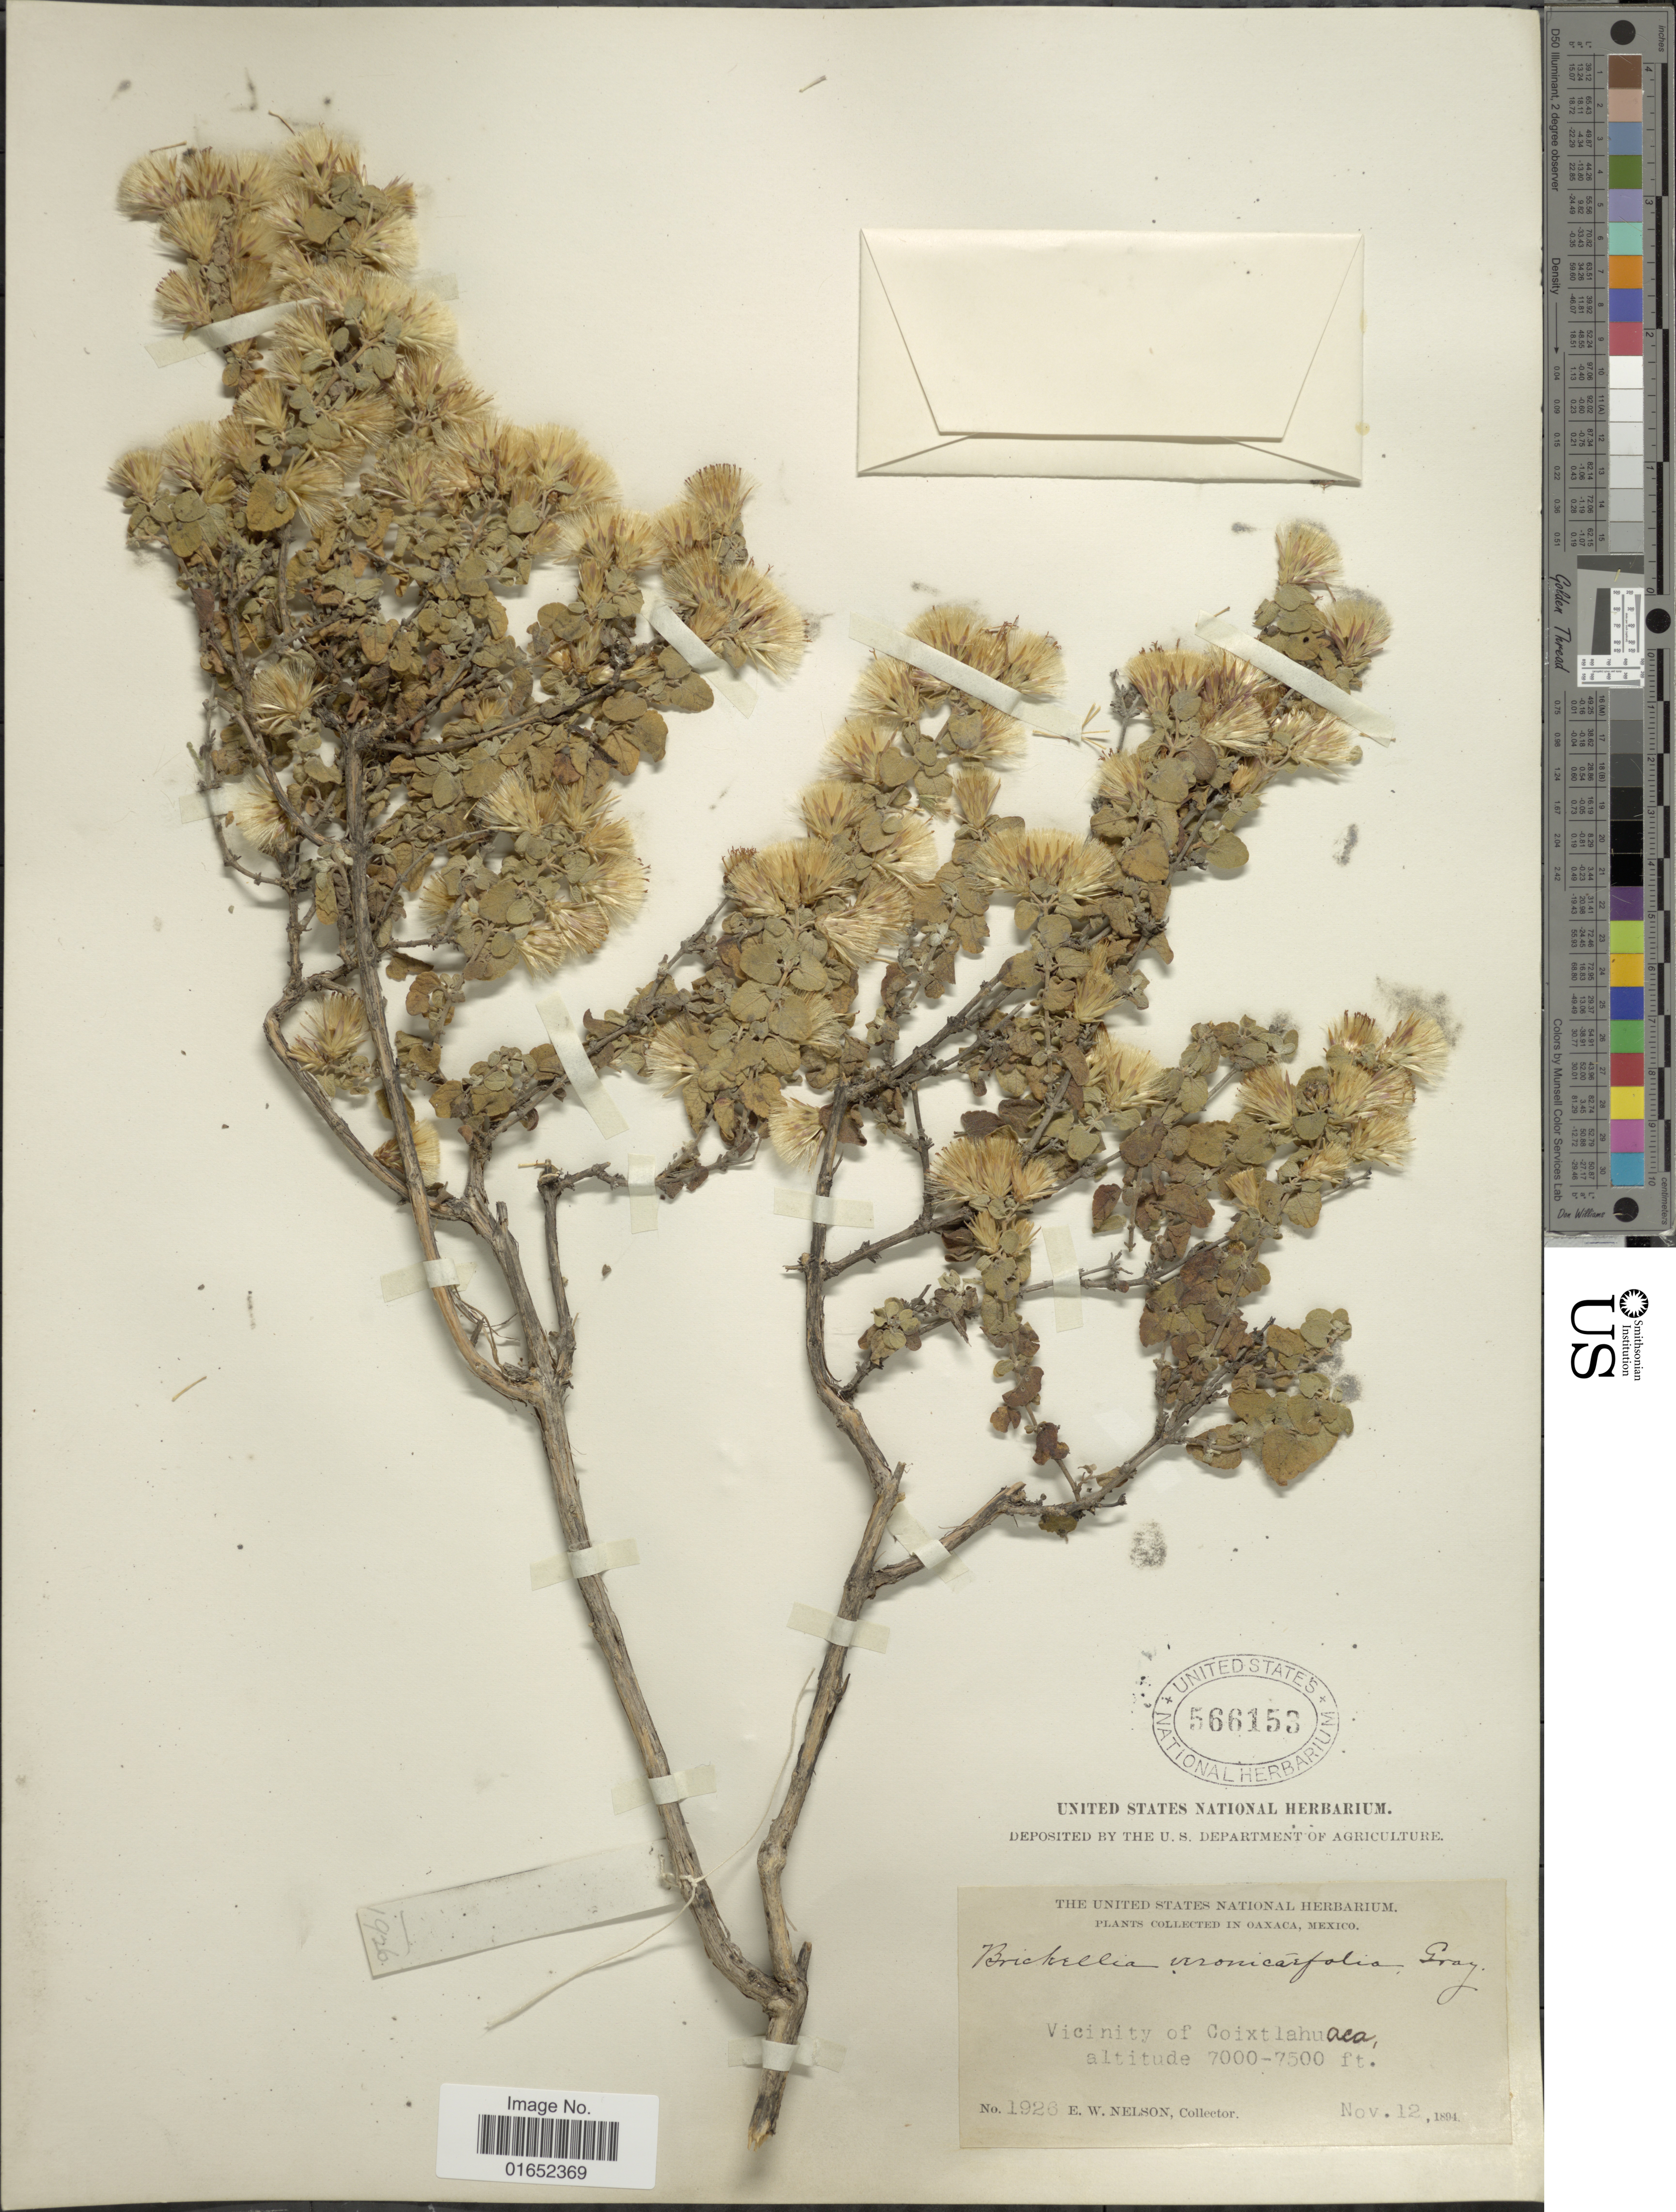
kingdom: Plantae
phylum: Tracheophyta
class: Magnoliopsida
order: Asterales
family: Asteraceae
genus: Brickellia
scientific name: Brickellia veronicaefolia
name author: (Kunth) A. Gray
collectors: E. W. Nelson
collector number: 1926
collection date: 1894-11-12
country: Mexico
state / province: Oaxaca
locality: Vicinity of Coixtlahuaca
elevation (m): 2134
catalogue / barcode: US 566153